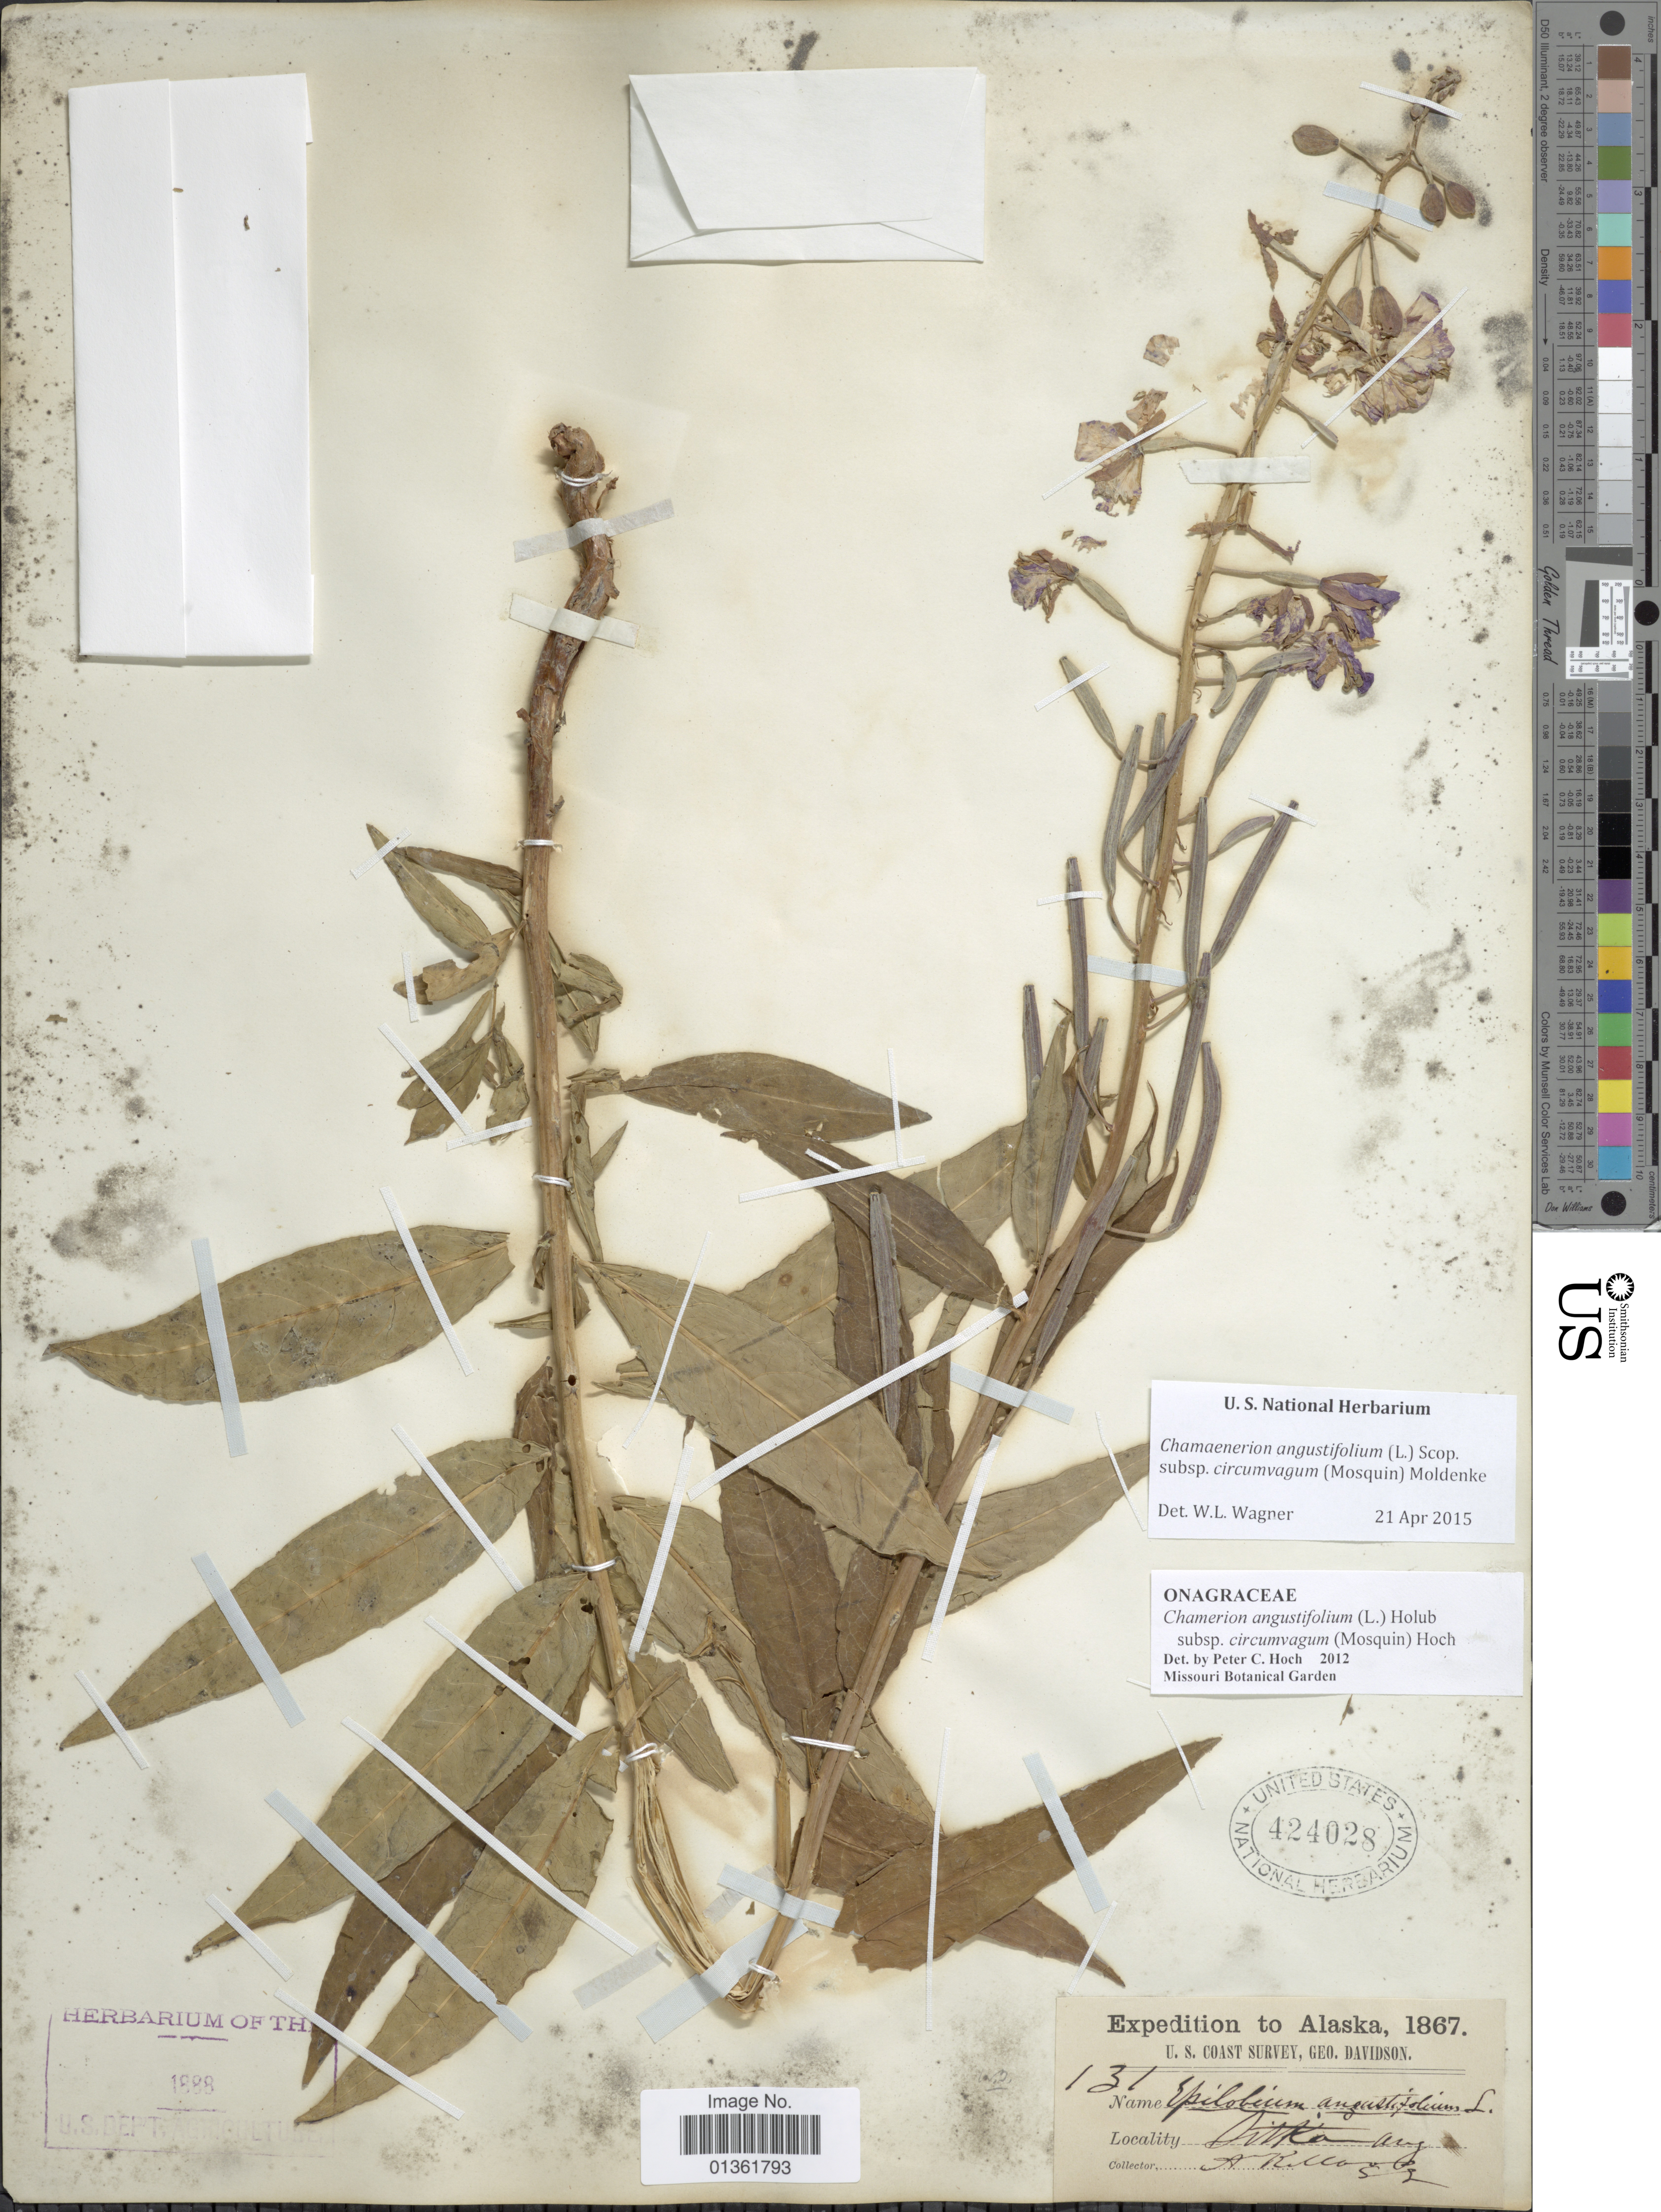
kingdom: Plantae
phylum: Tracheophyta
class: Magnoliopsida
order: Myrtales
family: Onagraceae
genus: Chamaenerion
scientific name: Chamaenerion angustifolium subsp. circumvagum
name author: (Mosquin) Moldenke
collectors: A. Kellogg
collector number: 131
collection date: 1867-08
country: United States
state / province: Alaska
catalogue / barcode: US 424028